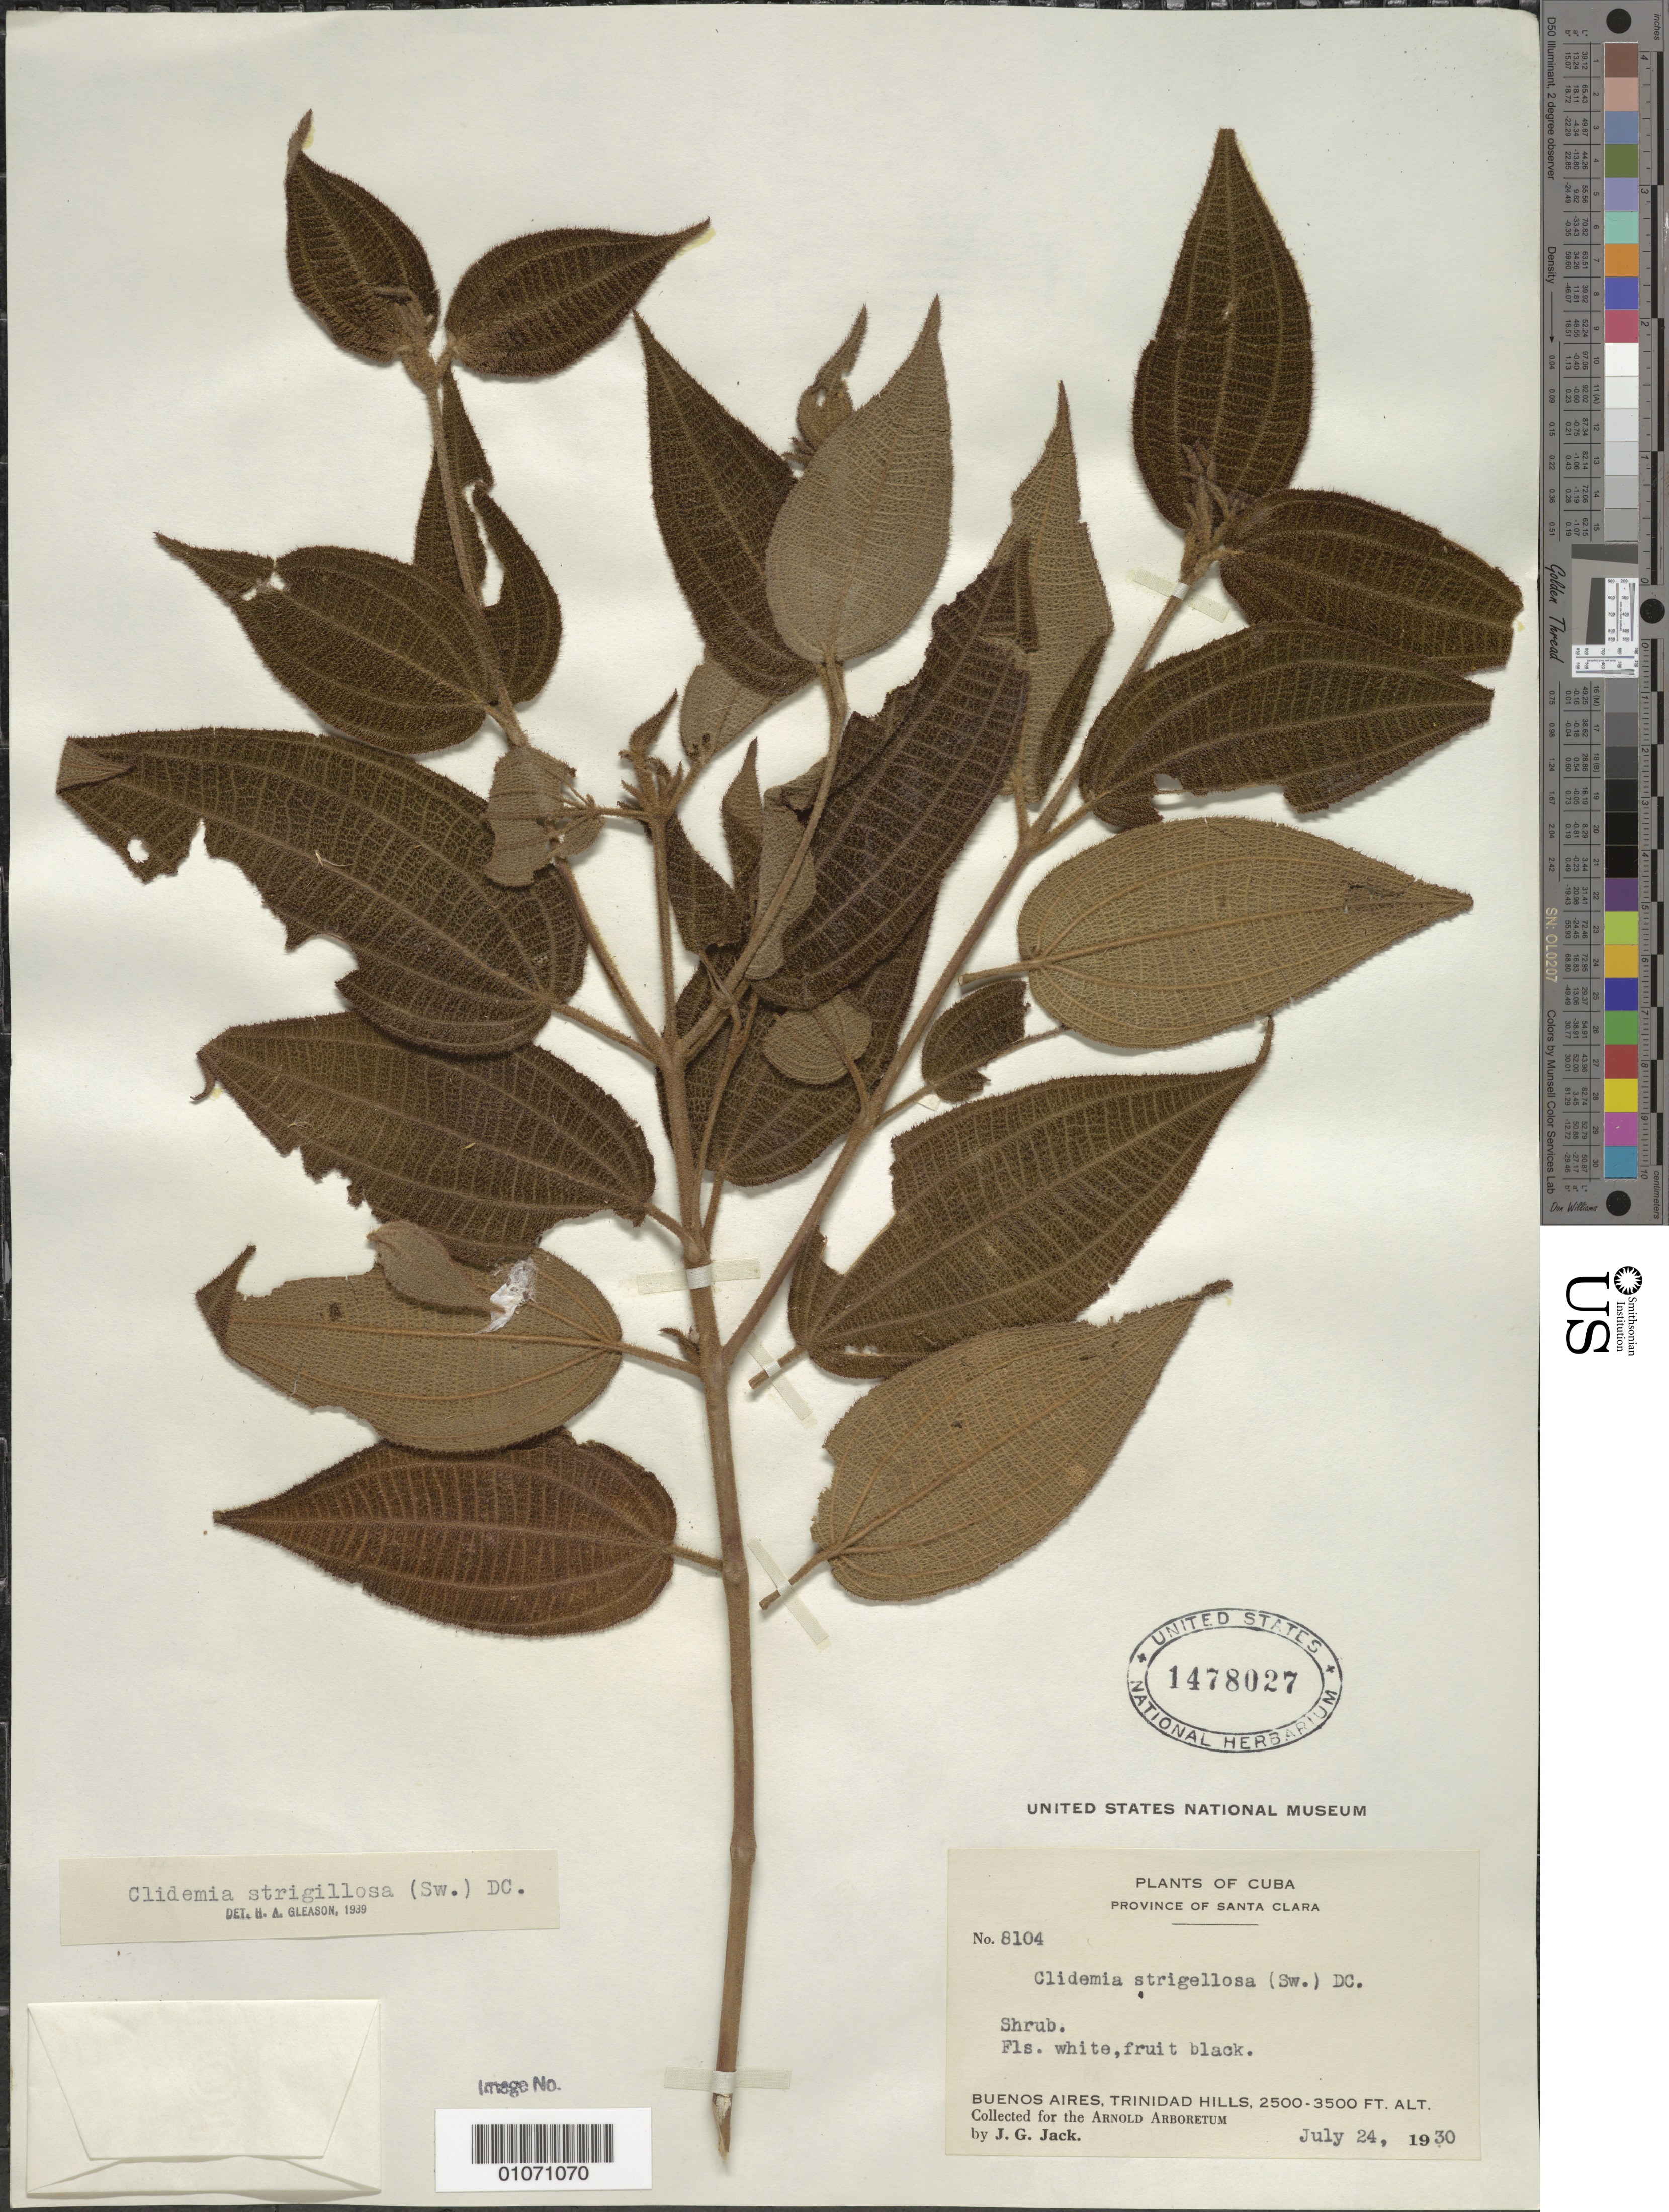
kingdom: Plantae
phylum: Tracheophyta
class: Magnoliopsida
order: Myrtales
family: Melastomataceae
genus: Clidemia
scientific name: Clidemia strigillosa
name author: (Sw.) DC.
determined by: Gleason, H. A.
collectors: J. G. Jack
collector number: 8104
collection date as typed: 24 Jul 1930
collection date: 1930-07-24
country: Cuba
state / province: Santa Clara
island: Cuba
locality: Buenos Aires, Trinidad Hills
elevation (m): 762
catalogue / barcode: US 1478027